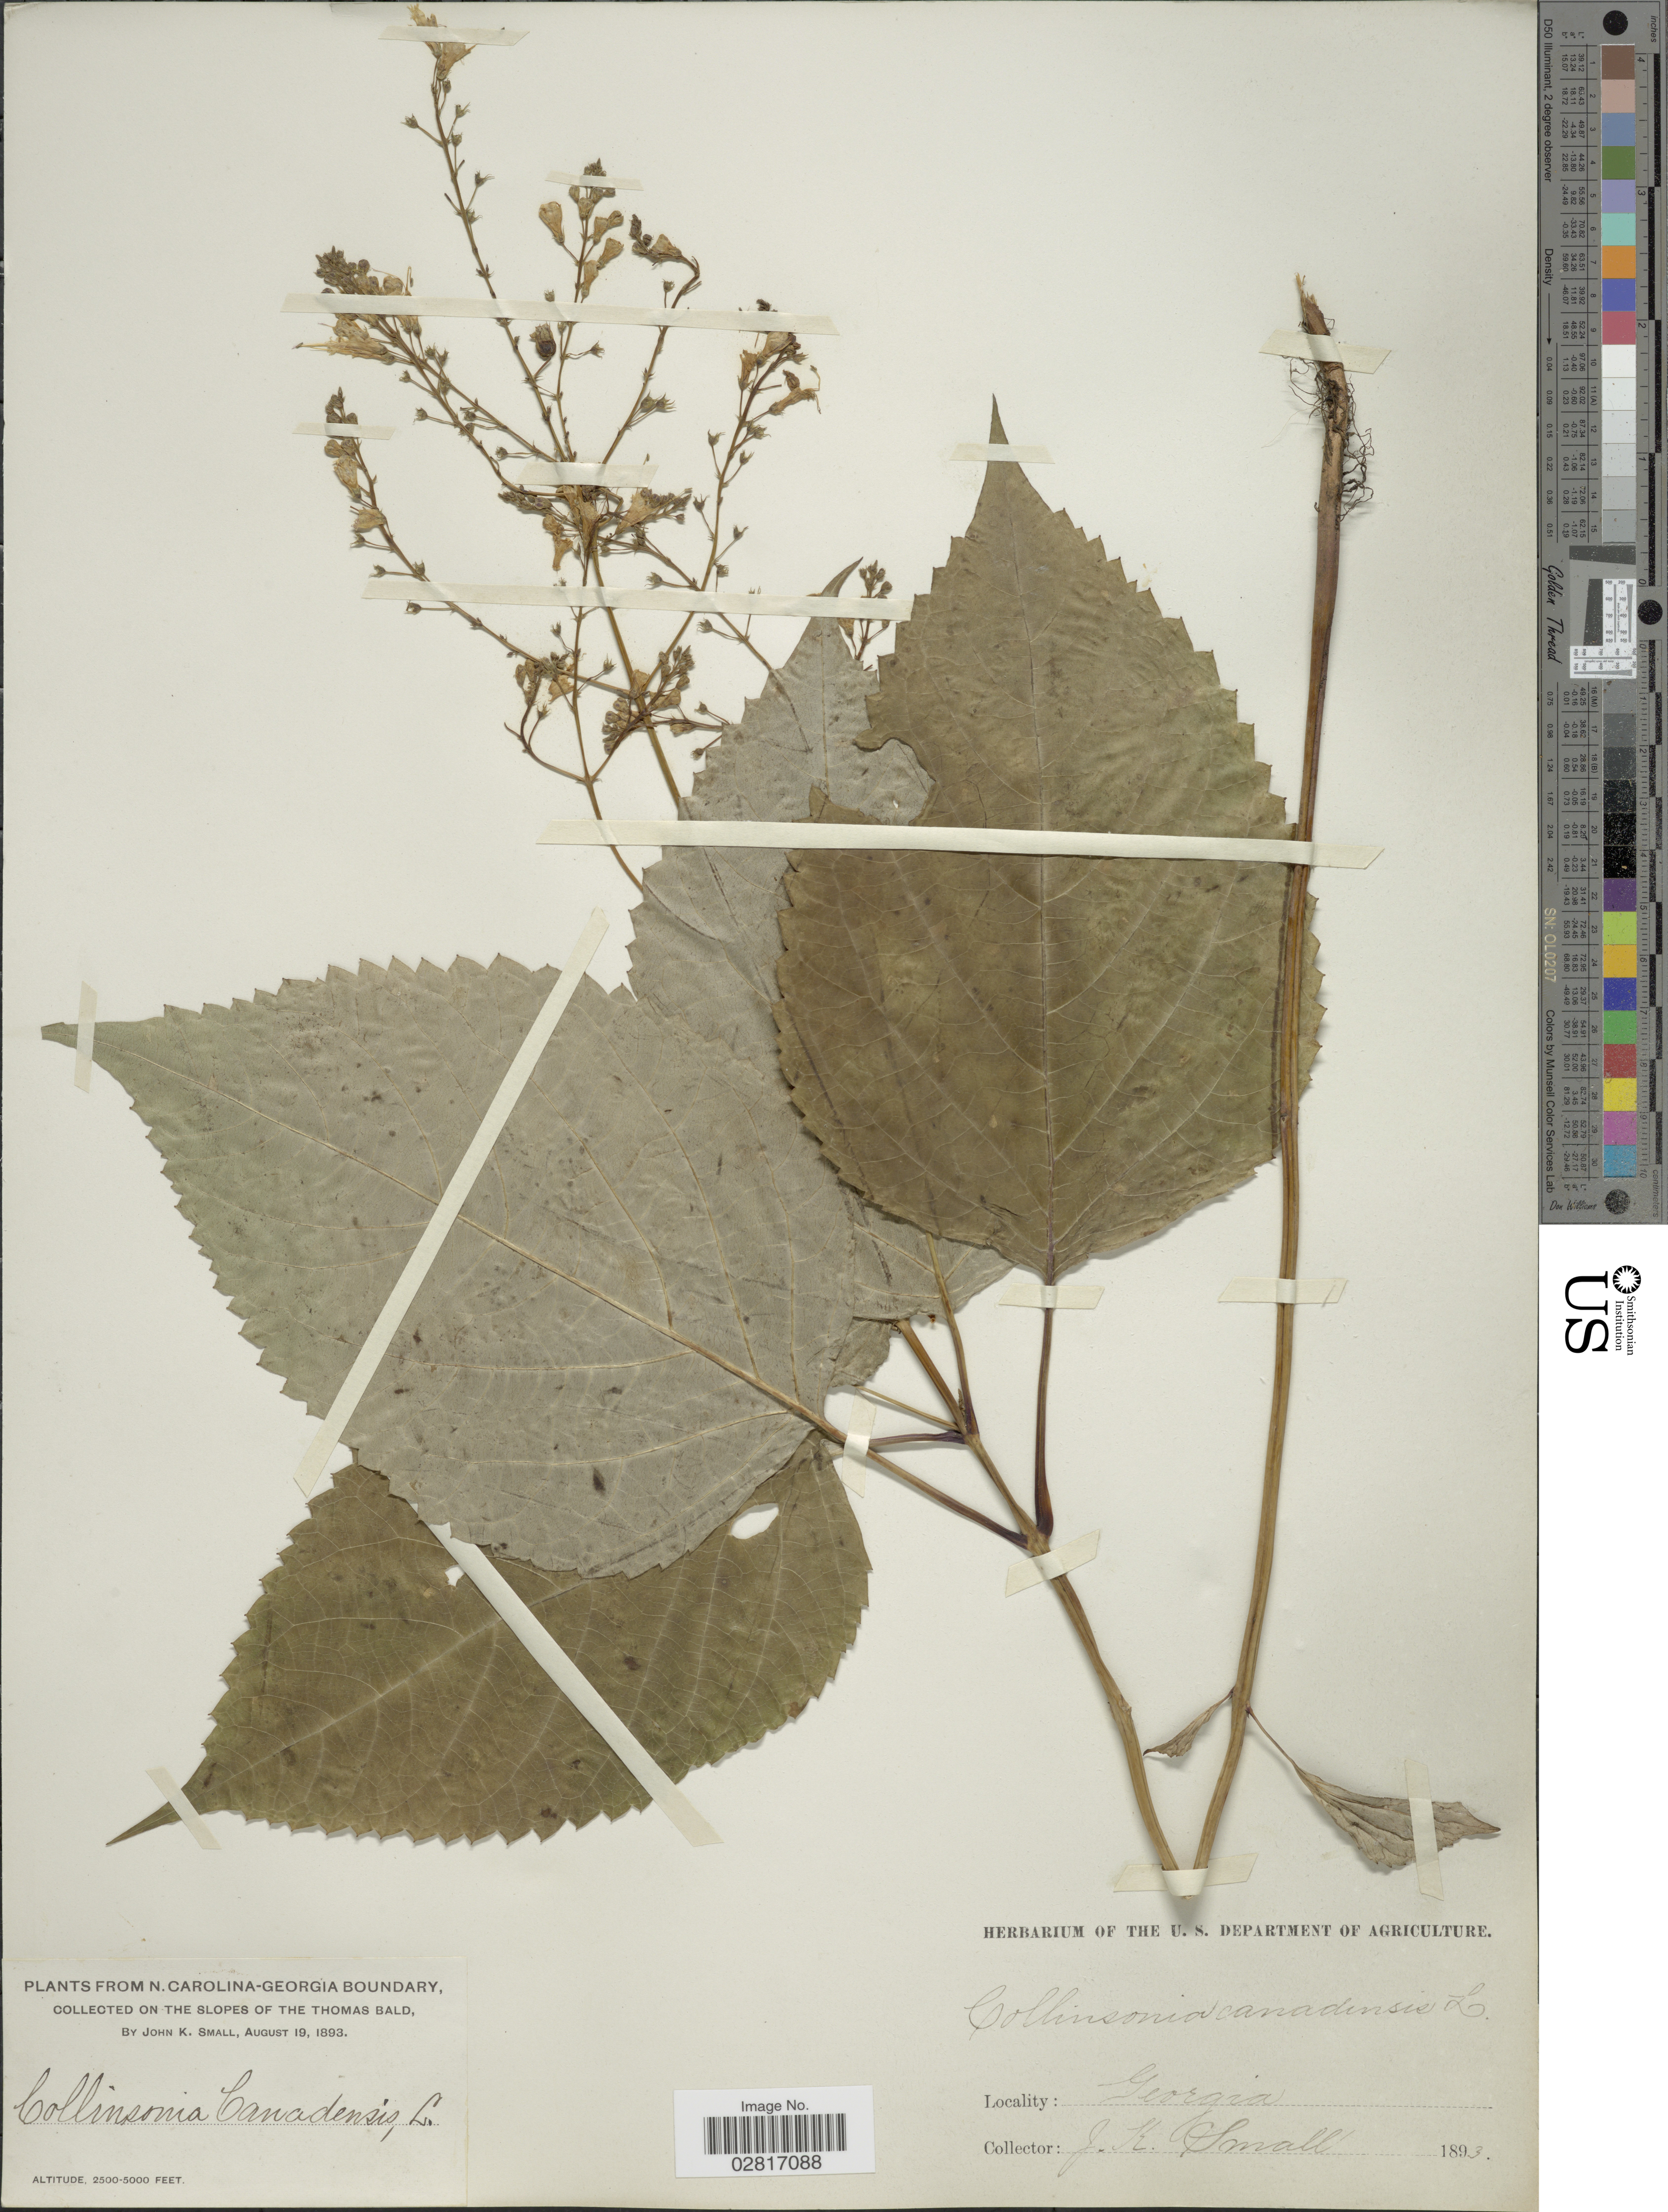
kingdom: Plantae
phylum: Tracheophyta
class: Magnoliopsida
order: Lamiales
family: Lamiaceae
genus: Collinsonia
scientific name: Collinsonia canadensis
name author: L.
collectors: J. K. Small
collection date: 1893-08-19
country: United States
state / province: Georgia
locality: N-Carolina-Georgia Boundary, on the slopes of the Thomas Bald.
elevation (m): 762